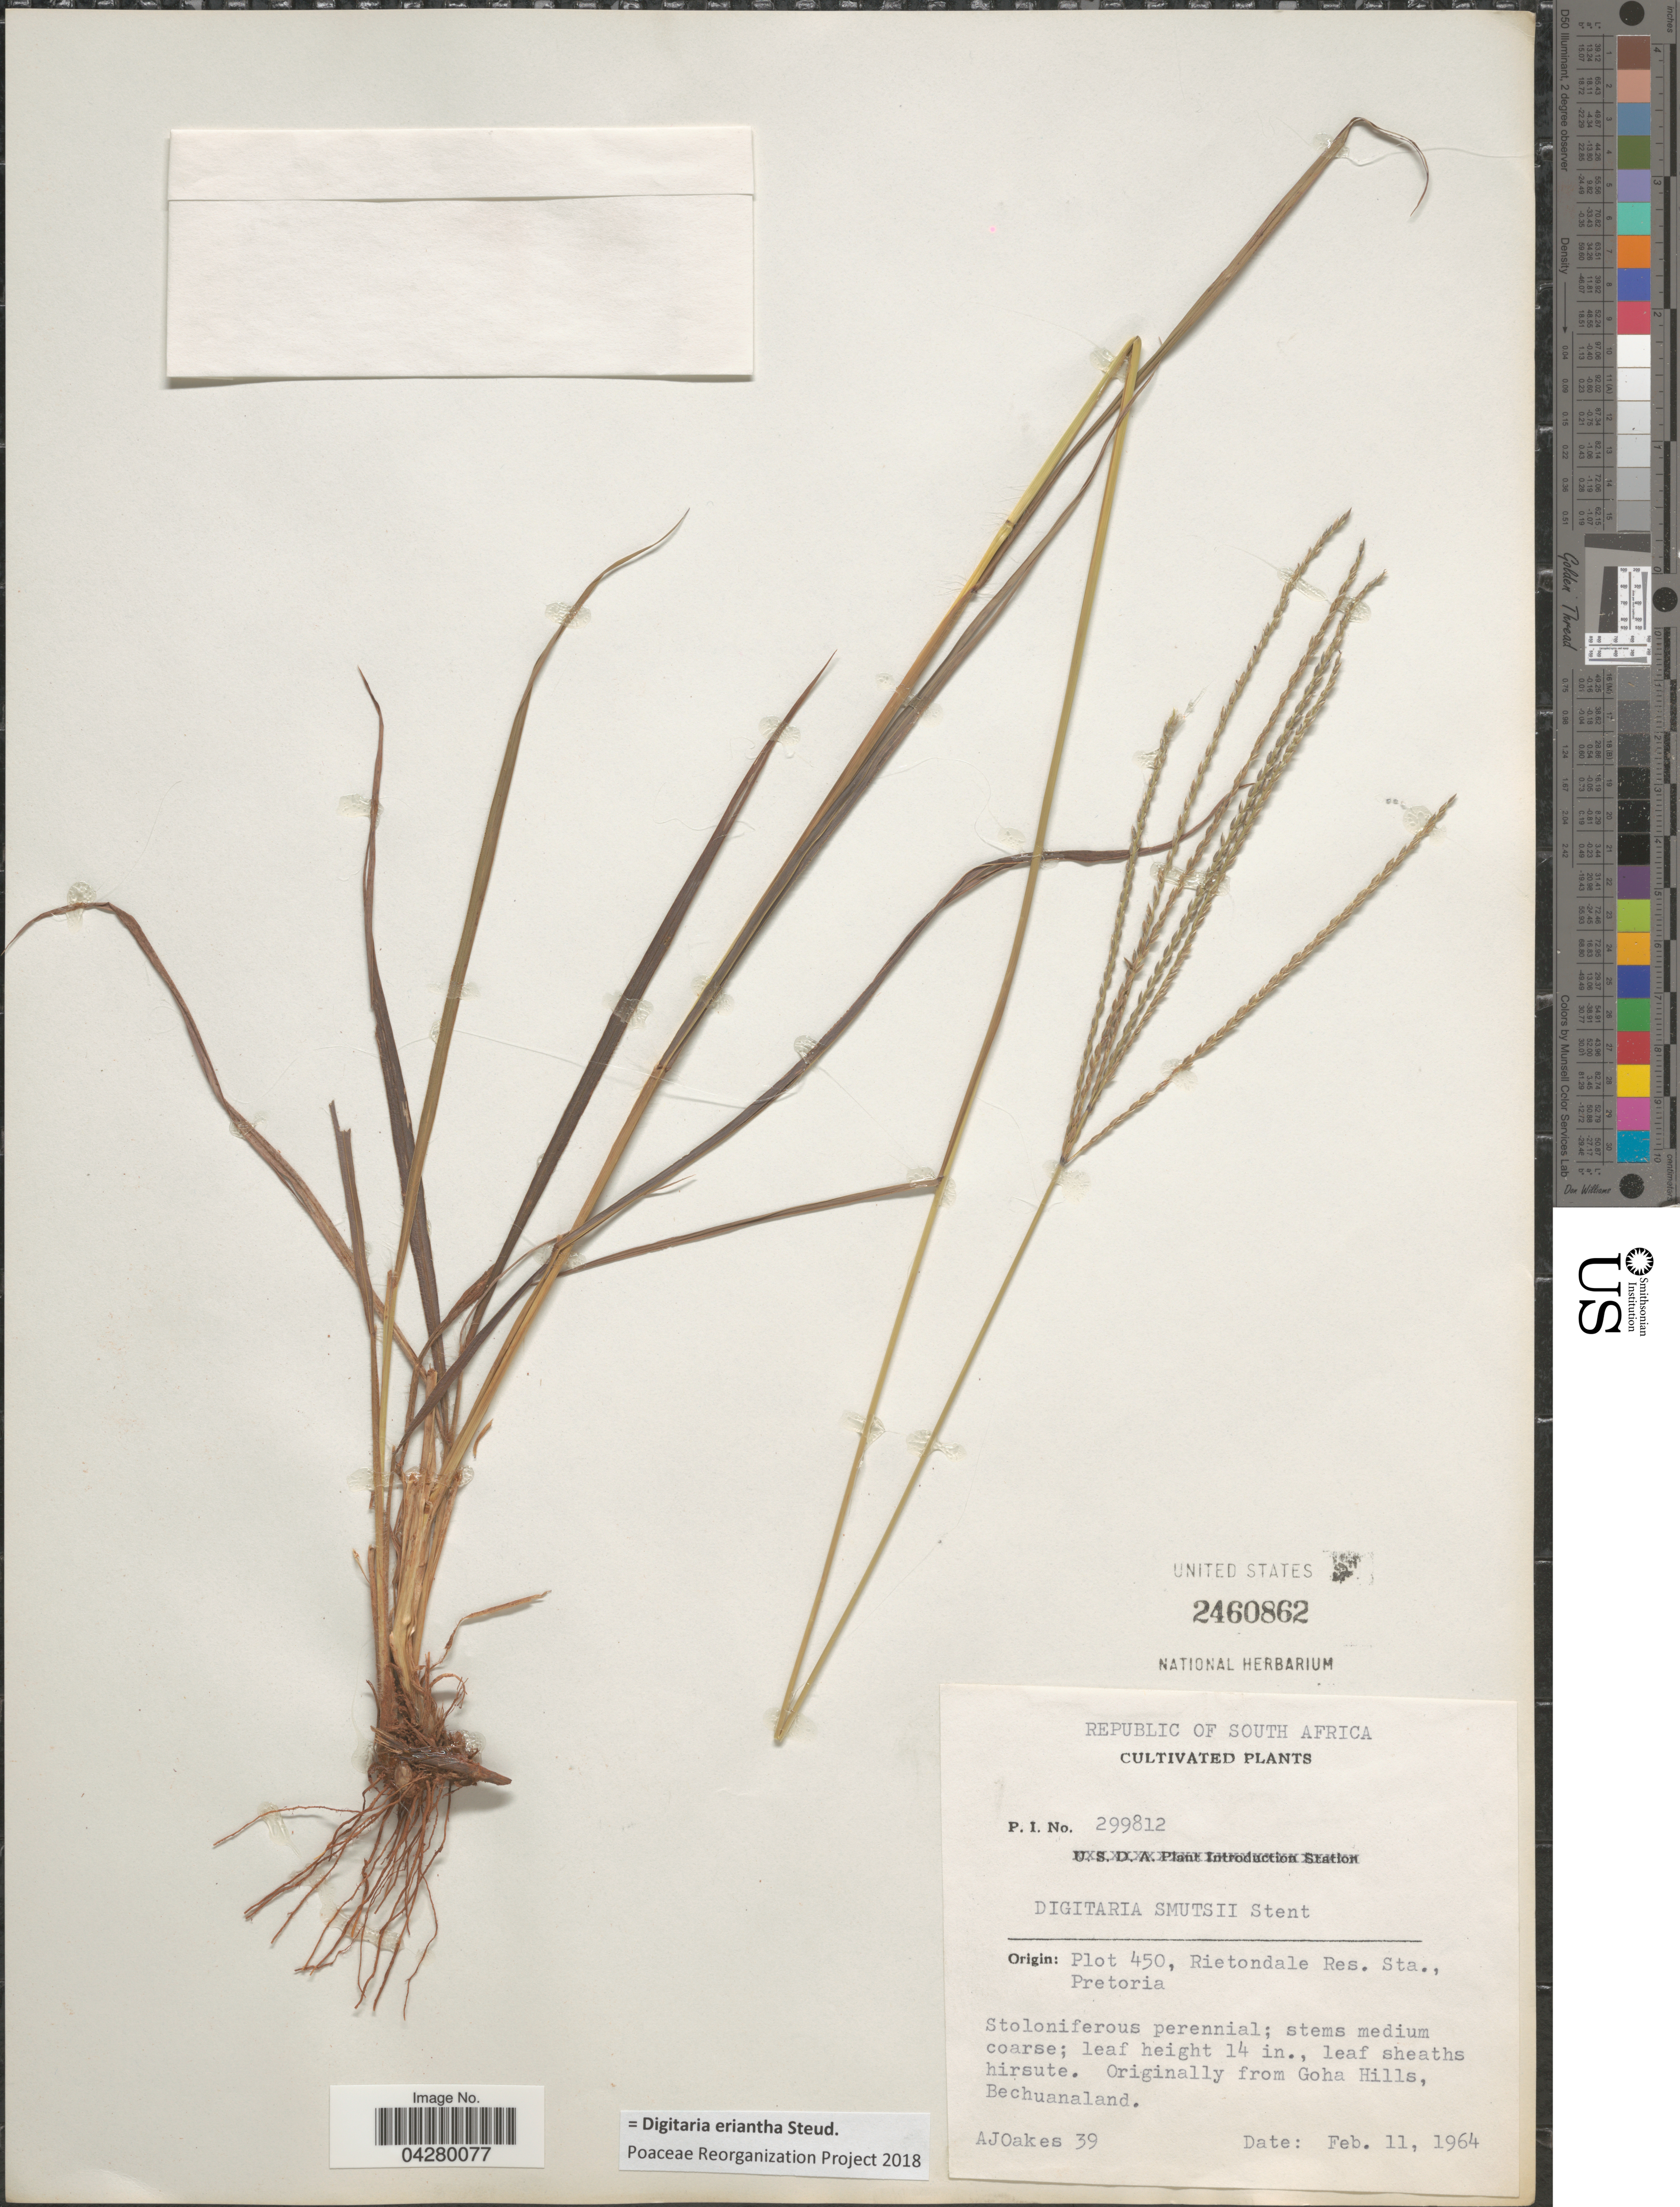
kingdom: Plantae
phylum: Tracheophyta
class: Liliopsida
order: Poales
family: Poaceae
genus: Digitaria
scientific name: Digitaria eriantha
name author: Steud.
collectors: A. Oakes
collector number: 39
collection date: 1964-02-11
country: South Africa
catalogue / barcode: US 2460862